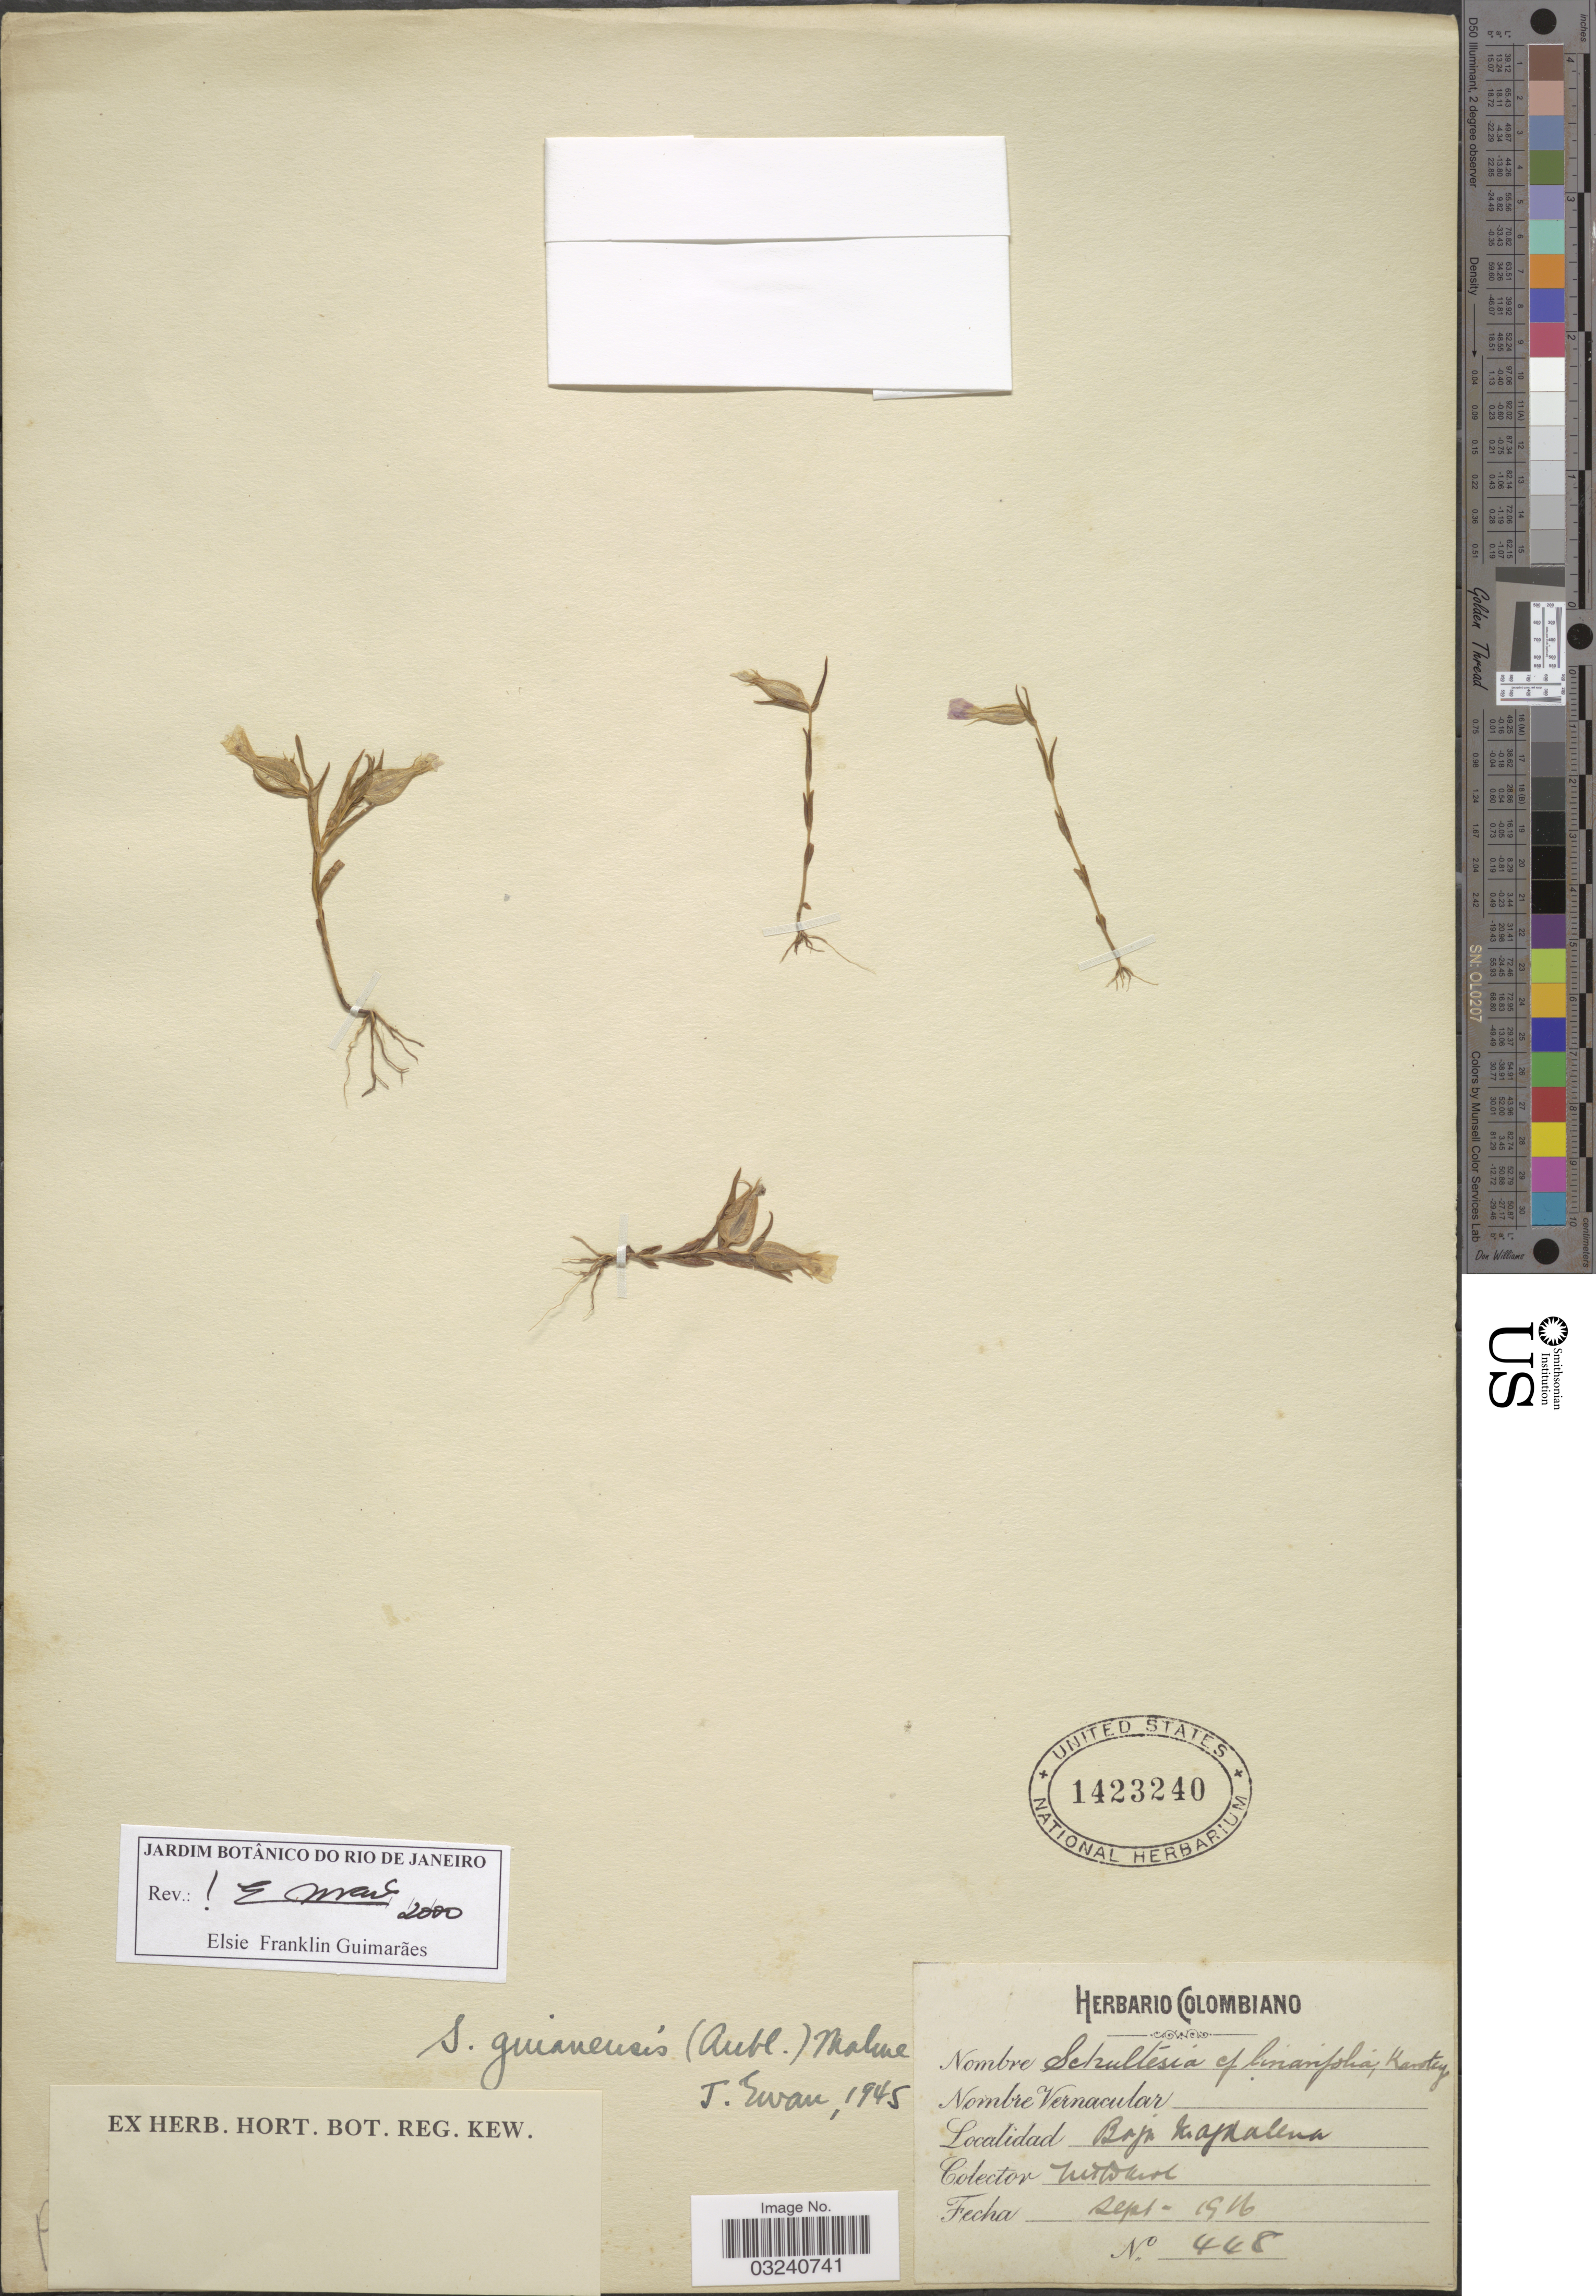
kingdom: Plantae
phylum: Tracheophyta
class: Magnoliopsida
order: Gentianales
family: Gentianaceae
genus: Schultesia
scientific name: Schultesia guianensis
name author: (Aubl.) Malme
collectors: M. T. Dawe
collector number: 448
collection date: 1916-09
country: Colombia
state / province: Magdalena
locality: Baja Magdalena.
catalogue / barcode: US 1423240